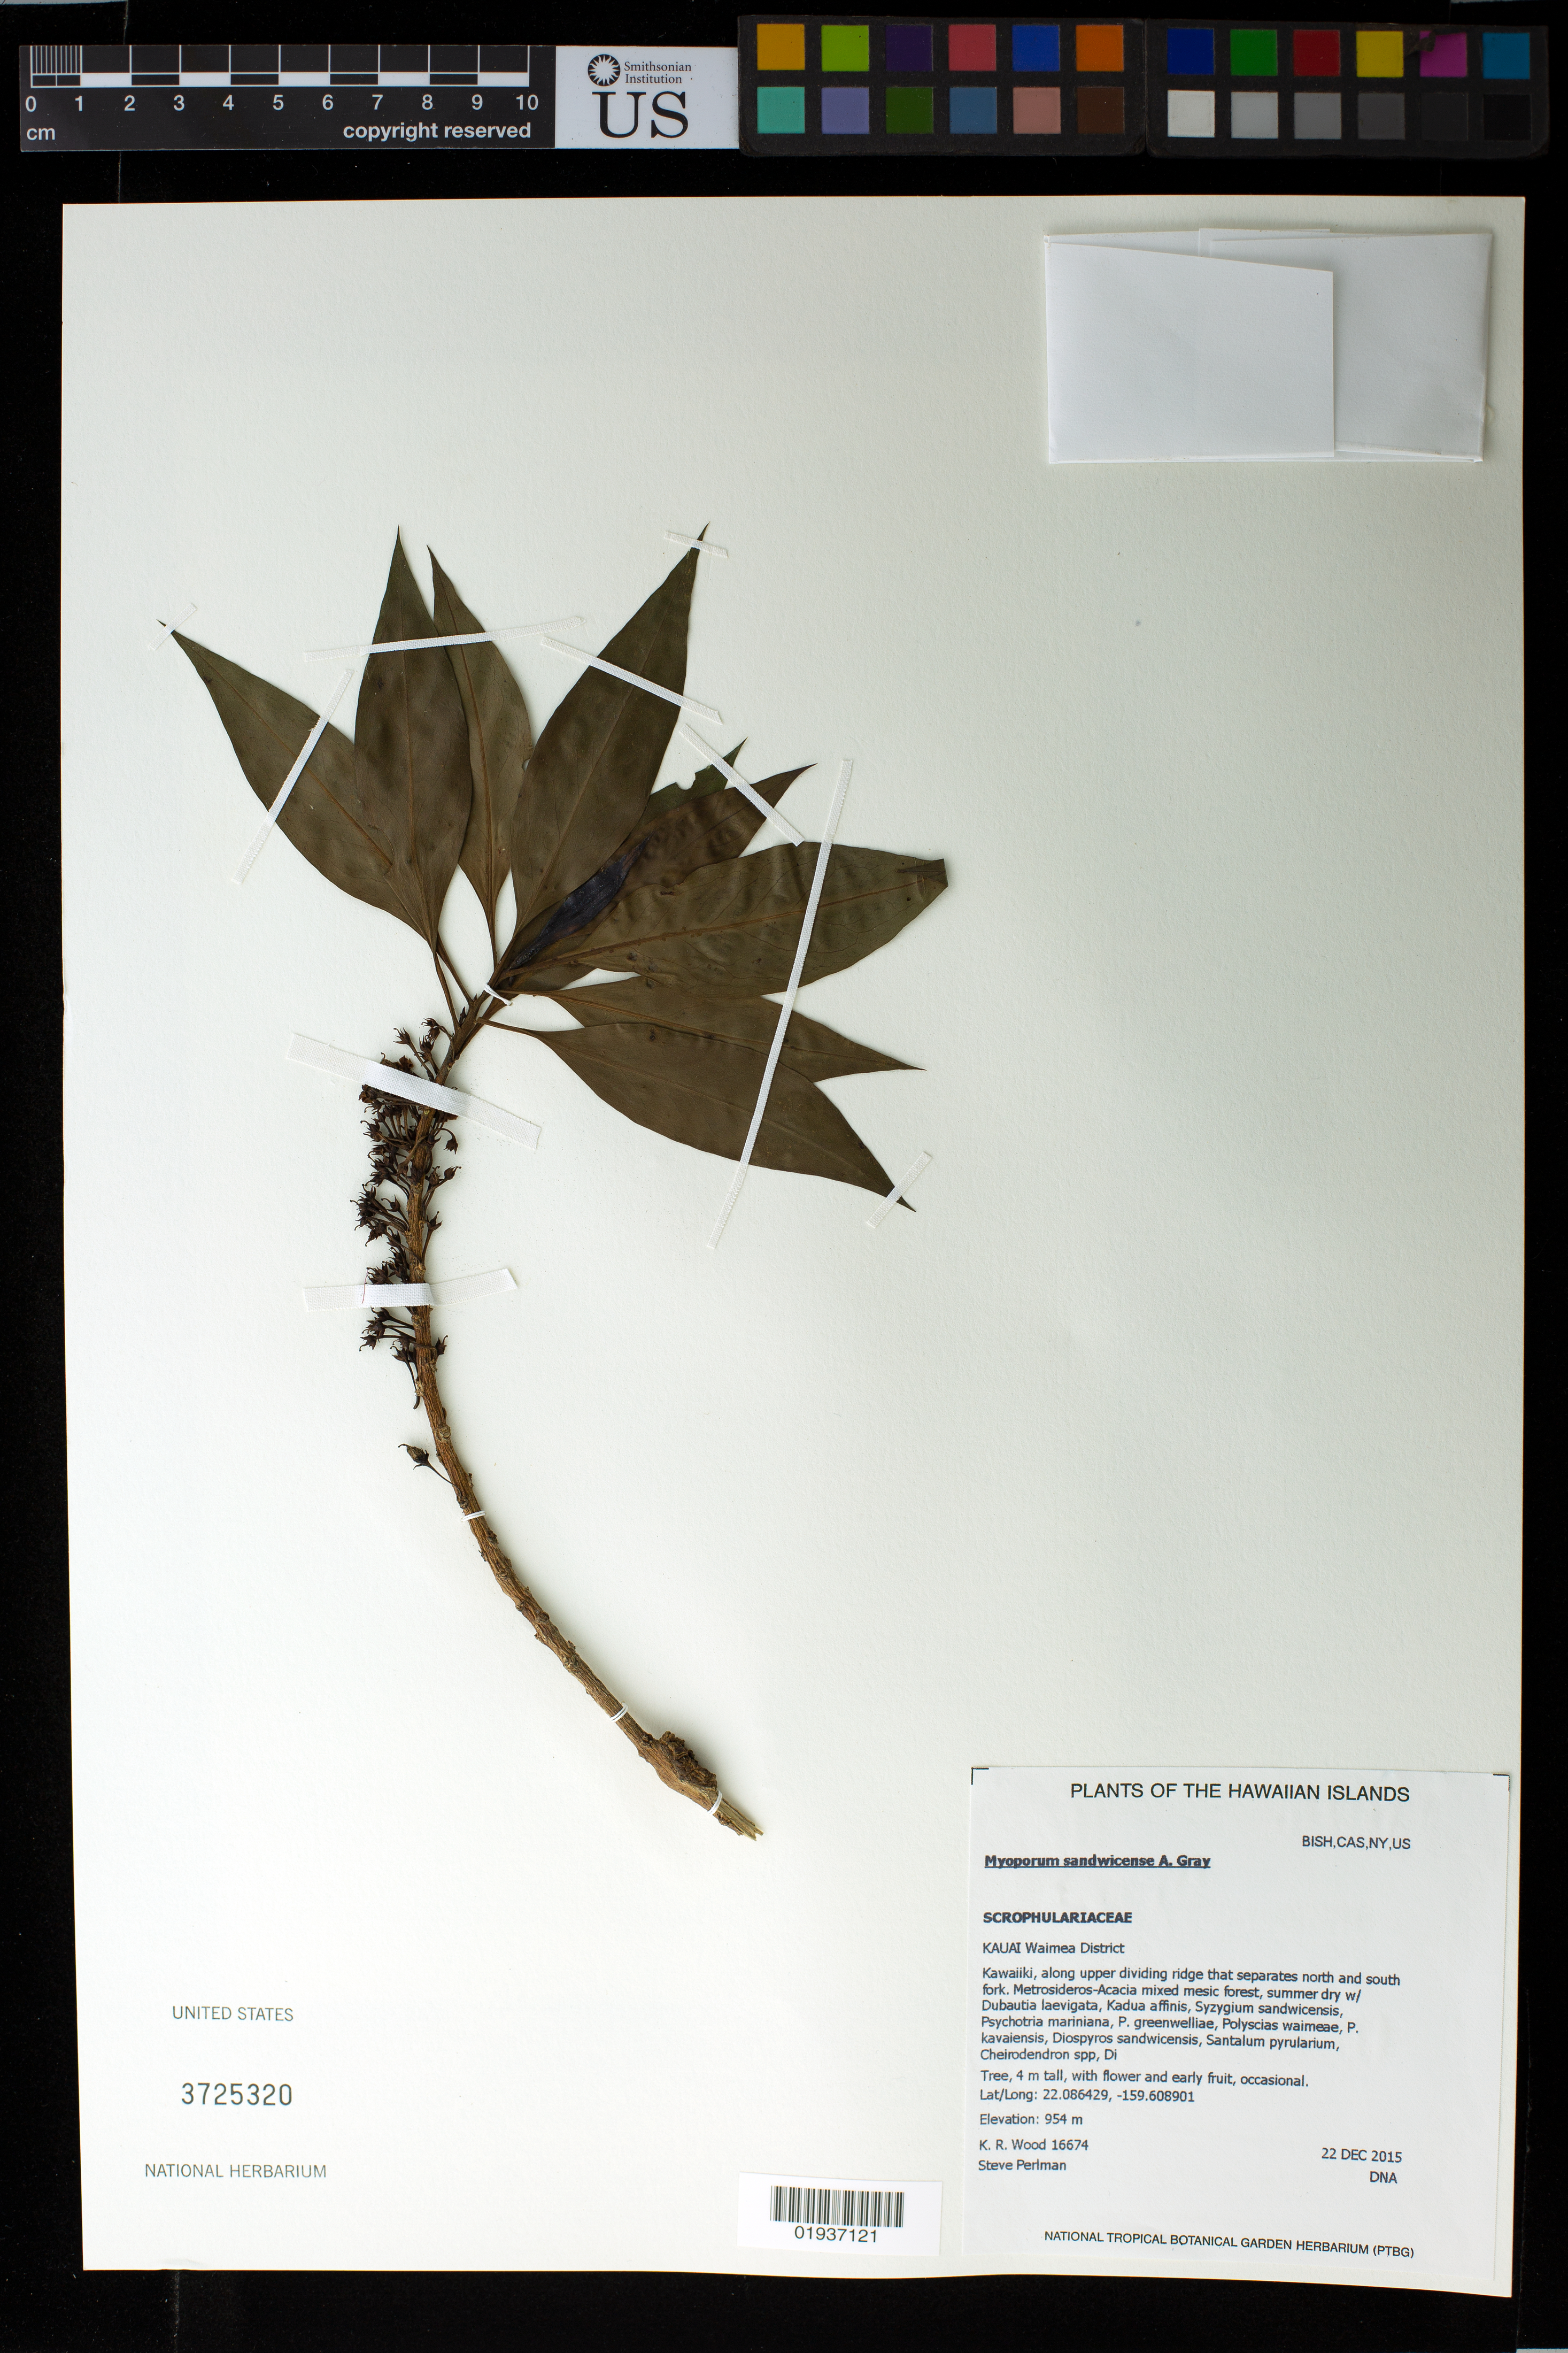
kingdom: Plantae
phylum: Tracheophyta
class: Magnoliopsida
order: Lamiales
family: Scrophulariaceae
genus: Myoporum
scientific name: Myoporum sandwicense subsp. sandwicense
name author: A. Gray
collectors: K. R. Wood & S. P. Perlman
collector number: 16674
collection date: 2015-12-22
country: United States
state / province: Hawaii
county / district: Kauai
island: Kaua'i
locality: Waimea District, Kawaiiki, along upper dividing ridge that separates north and south fork.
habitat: Mixed mesic forest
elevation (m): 954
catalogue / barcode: US 3725320